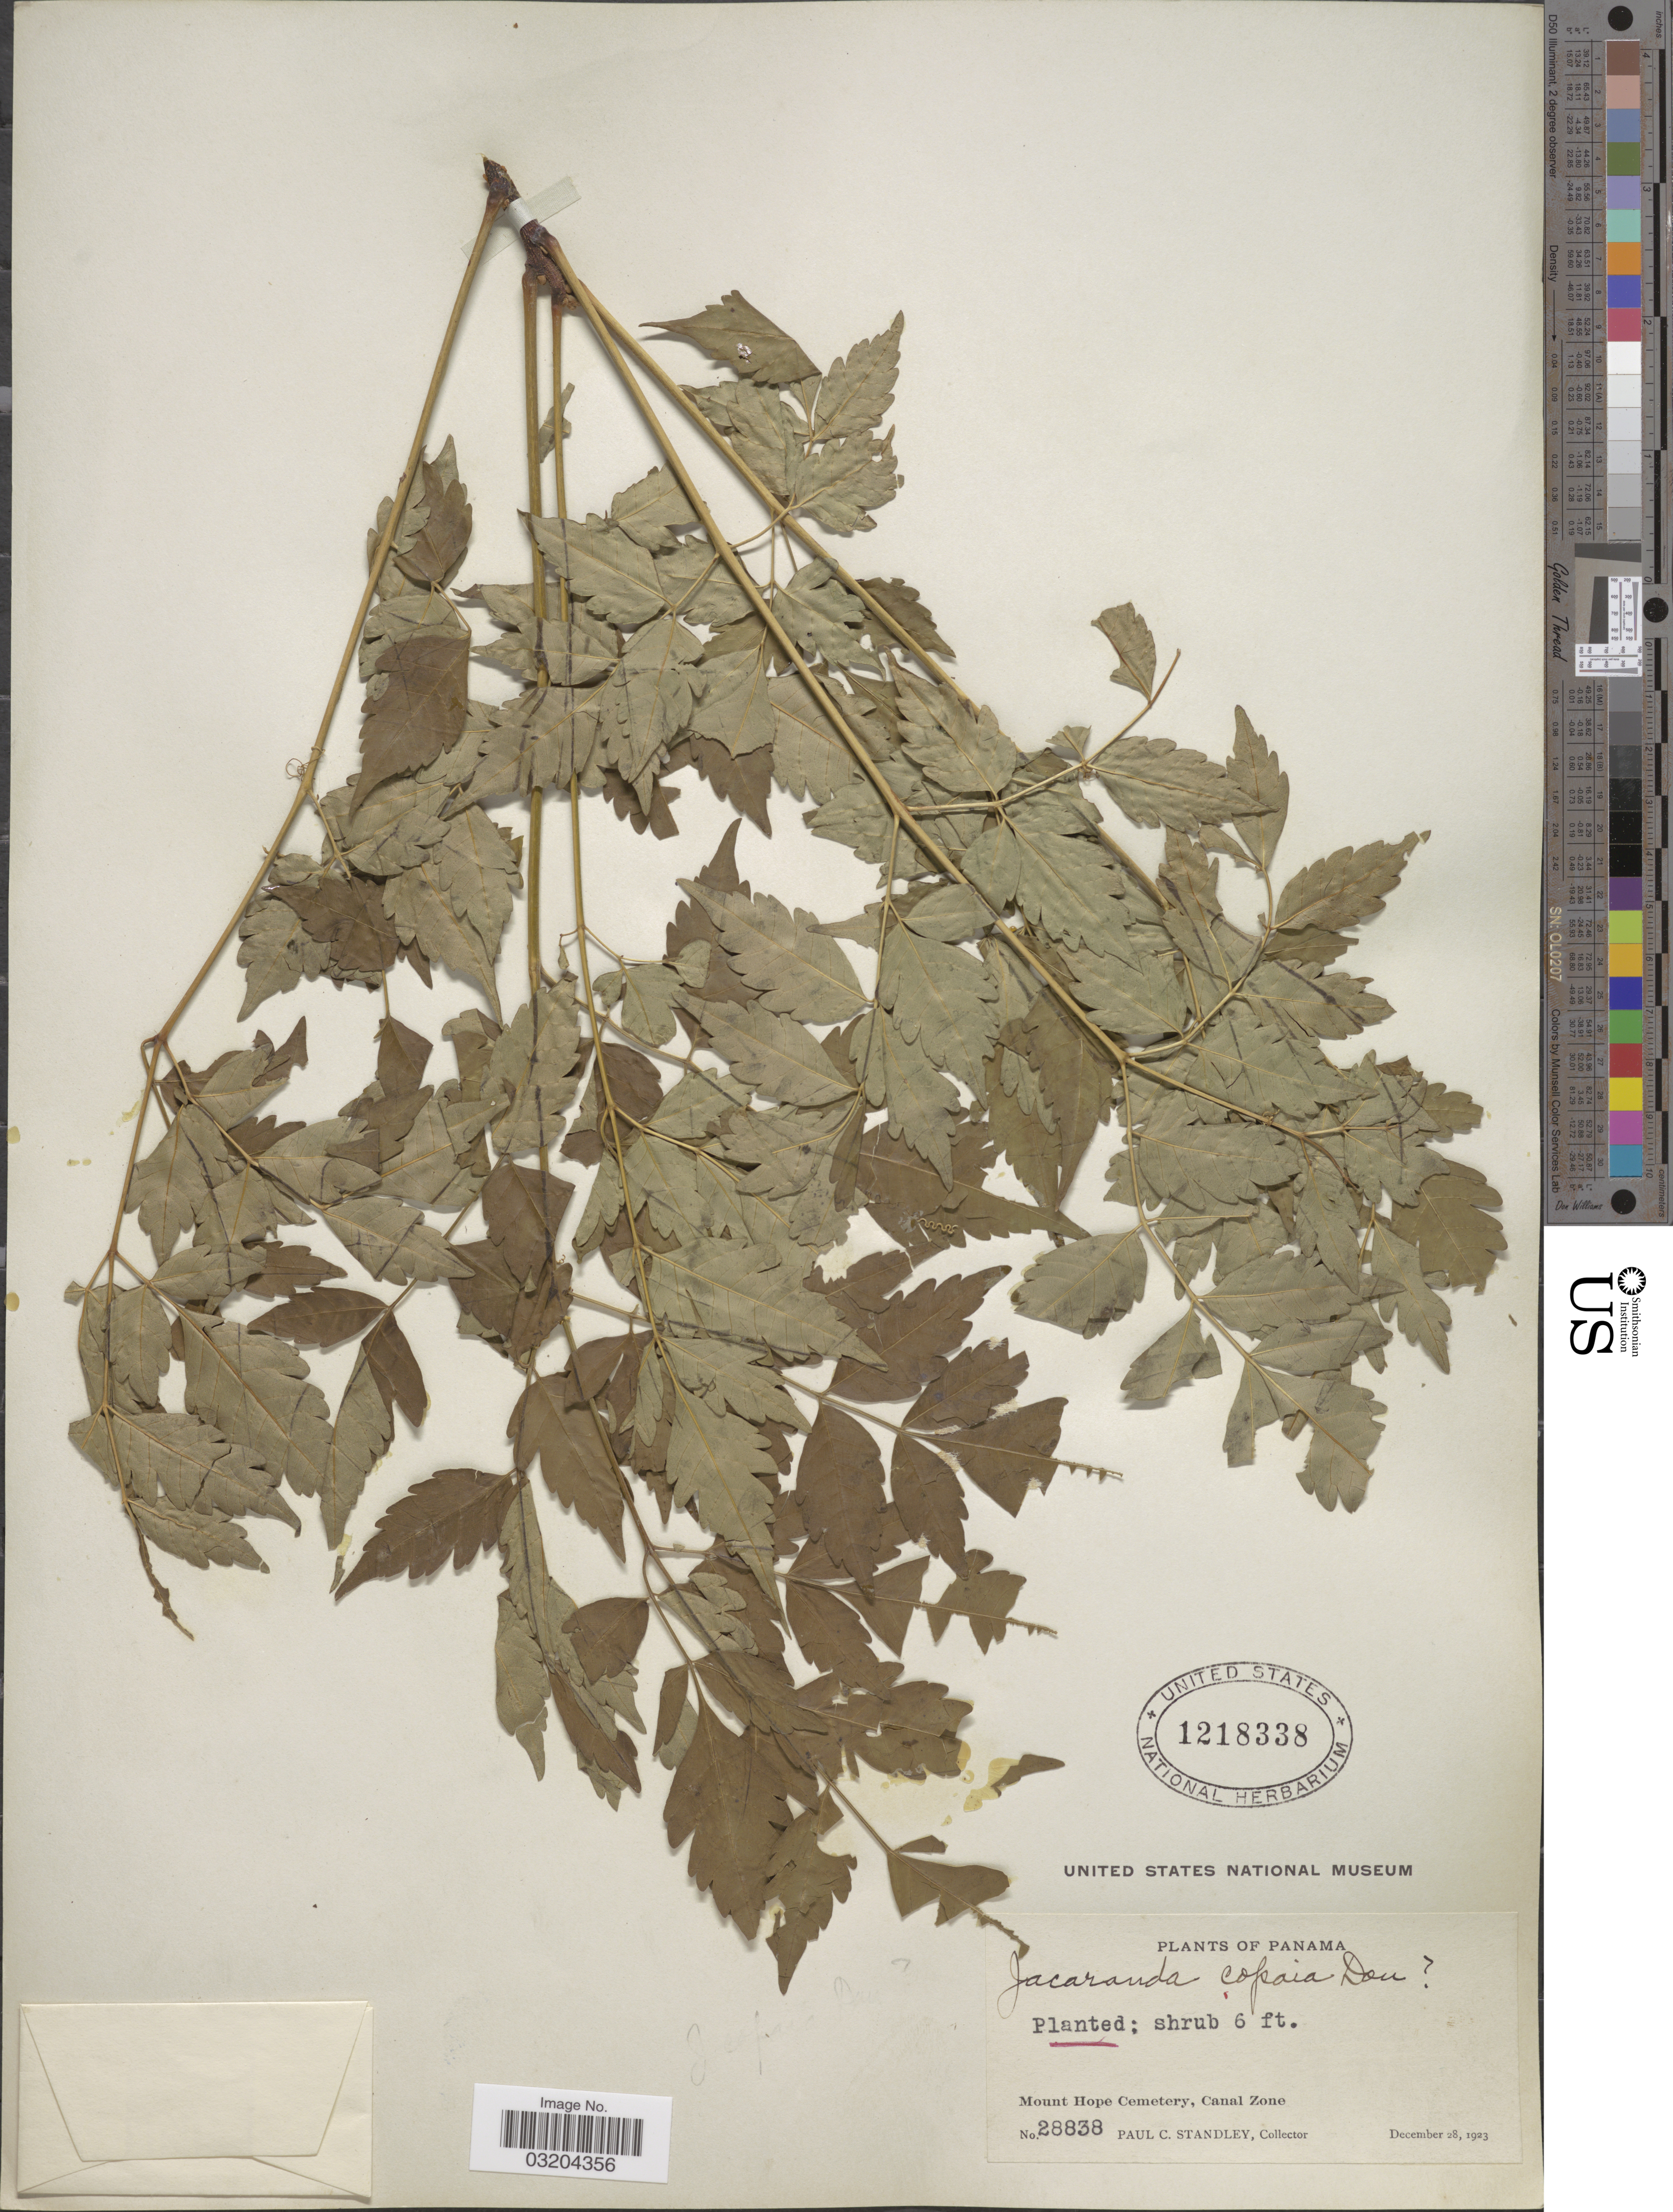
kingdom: Plantae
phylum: Tracheophyta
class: Magnoliopsida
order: Lamiales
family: Bignoniaceae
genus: Jacaranda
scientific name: Jacaranda copaia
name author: (Aubl.) D. Don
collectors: P. C. Standley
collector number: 28838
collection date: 1923-12-28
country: Panama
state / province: Colón / Panamá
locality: Mount Hope Cemetery, Canal Zone.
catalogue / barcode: US 1218338